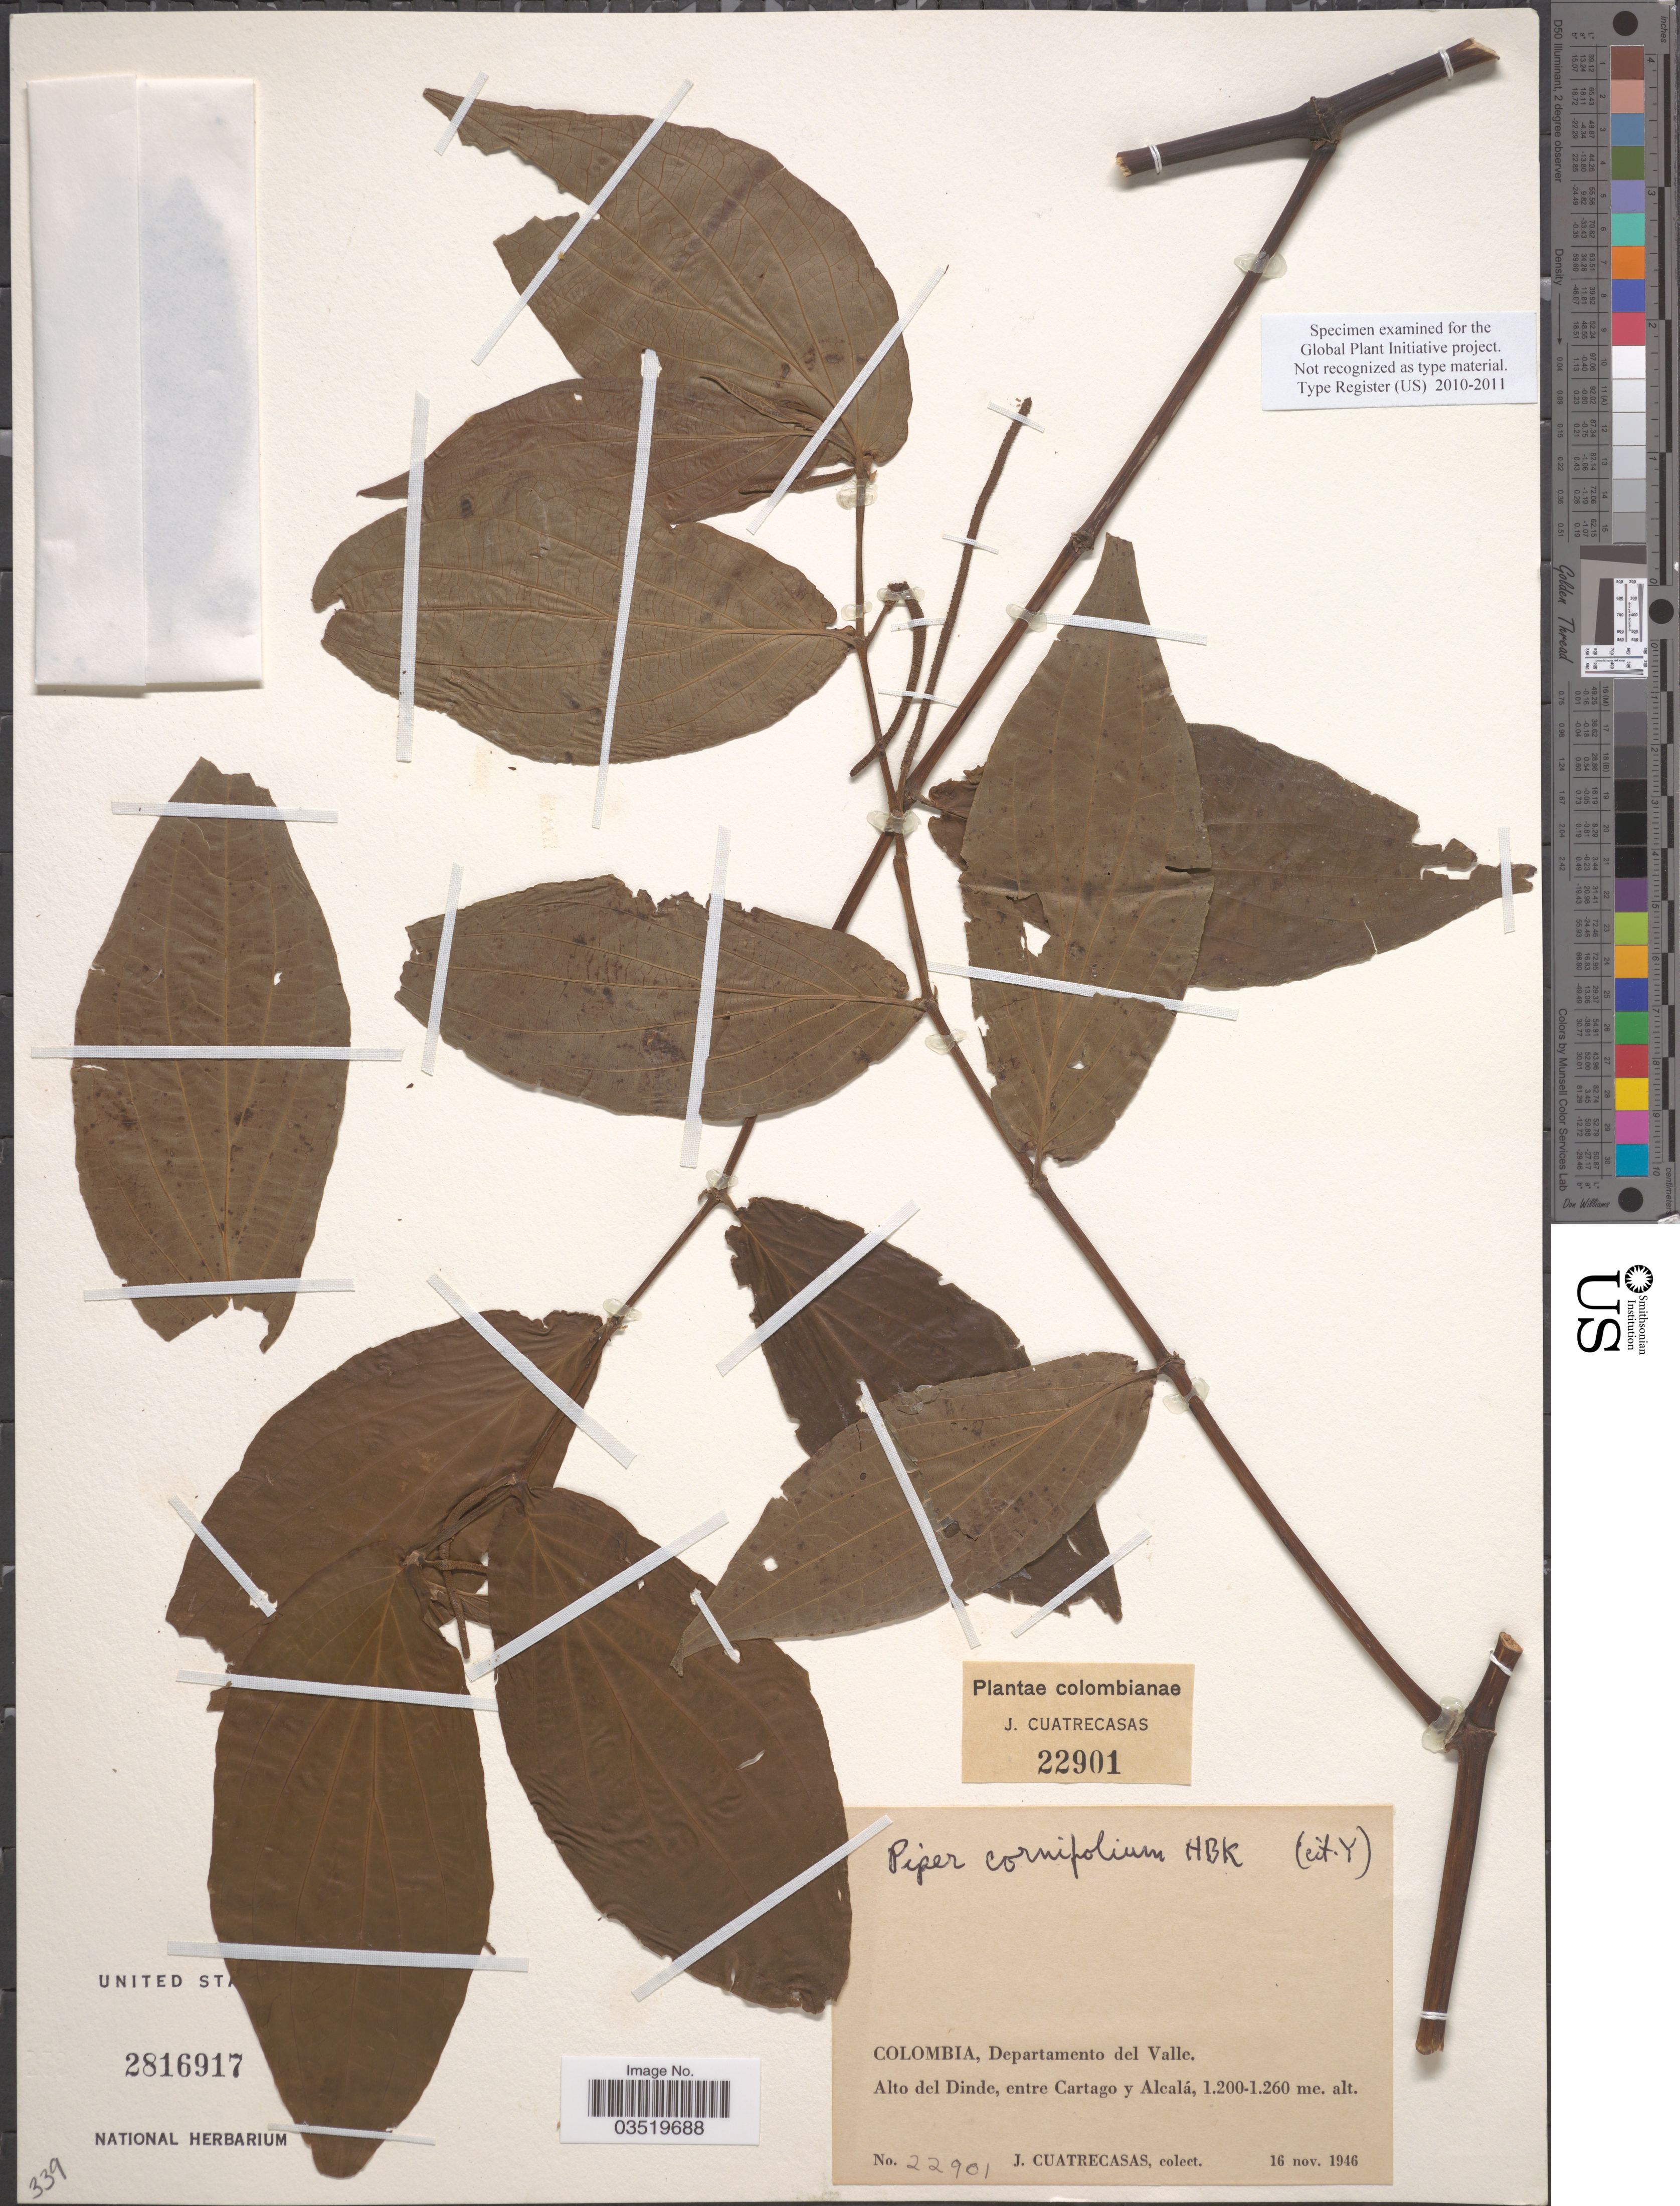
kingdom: Plantae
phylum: Tracheophyta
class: Magnoliopsida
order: Piperales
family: Piperaceae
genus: Piper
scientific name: Piper cornifolium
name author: Kunth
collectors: J. Cuatrecasas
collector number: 22901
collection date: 1946-11-16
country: Colombia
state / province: Valle del Cauca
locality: Departamento del Valle. Alto del Dinde, entre Cartago y Alcalá.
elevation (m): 1200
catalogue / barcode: US 2816917